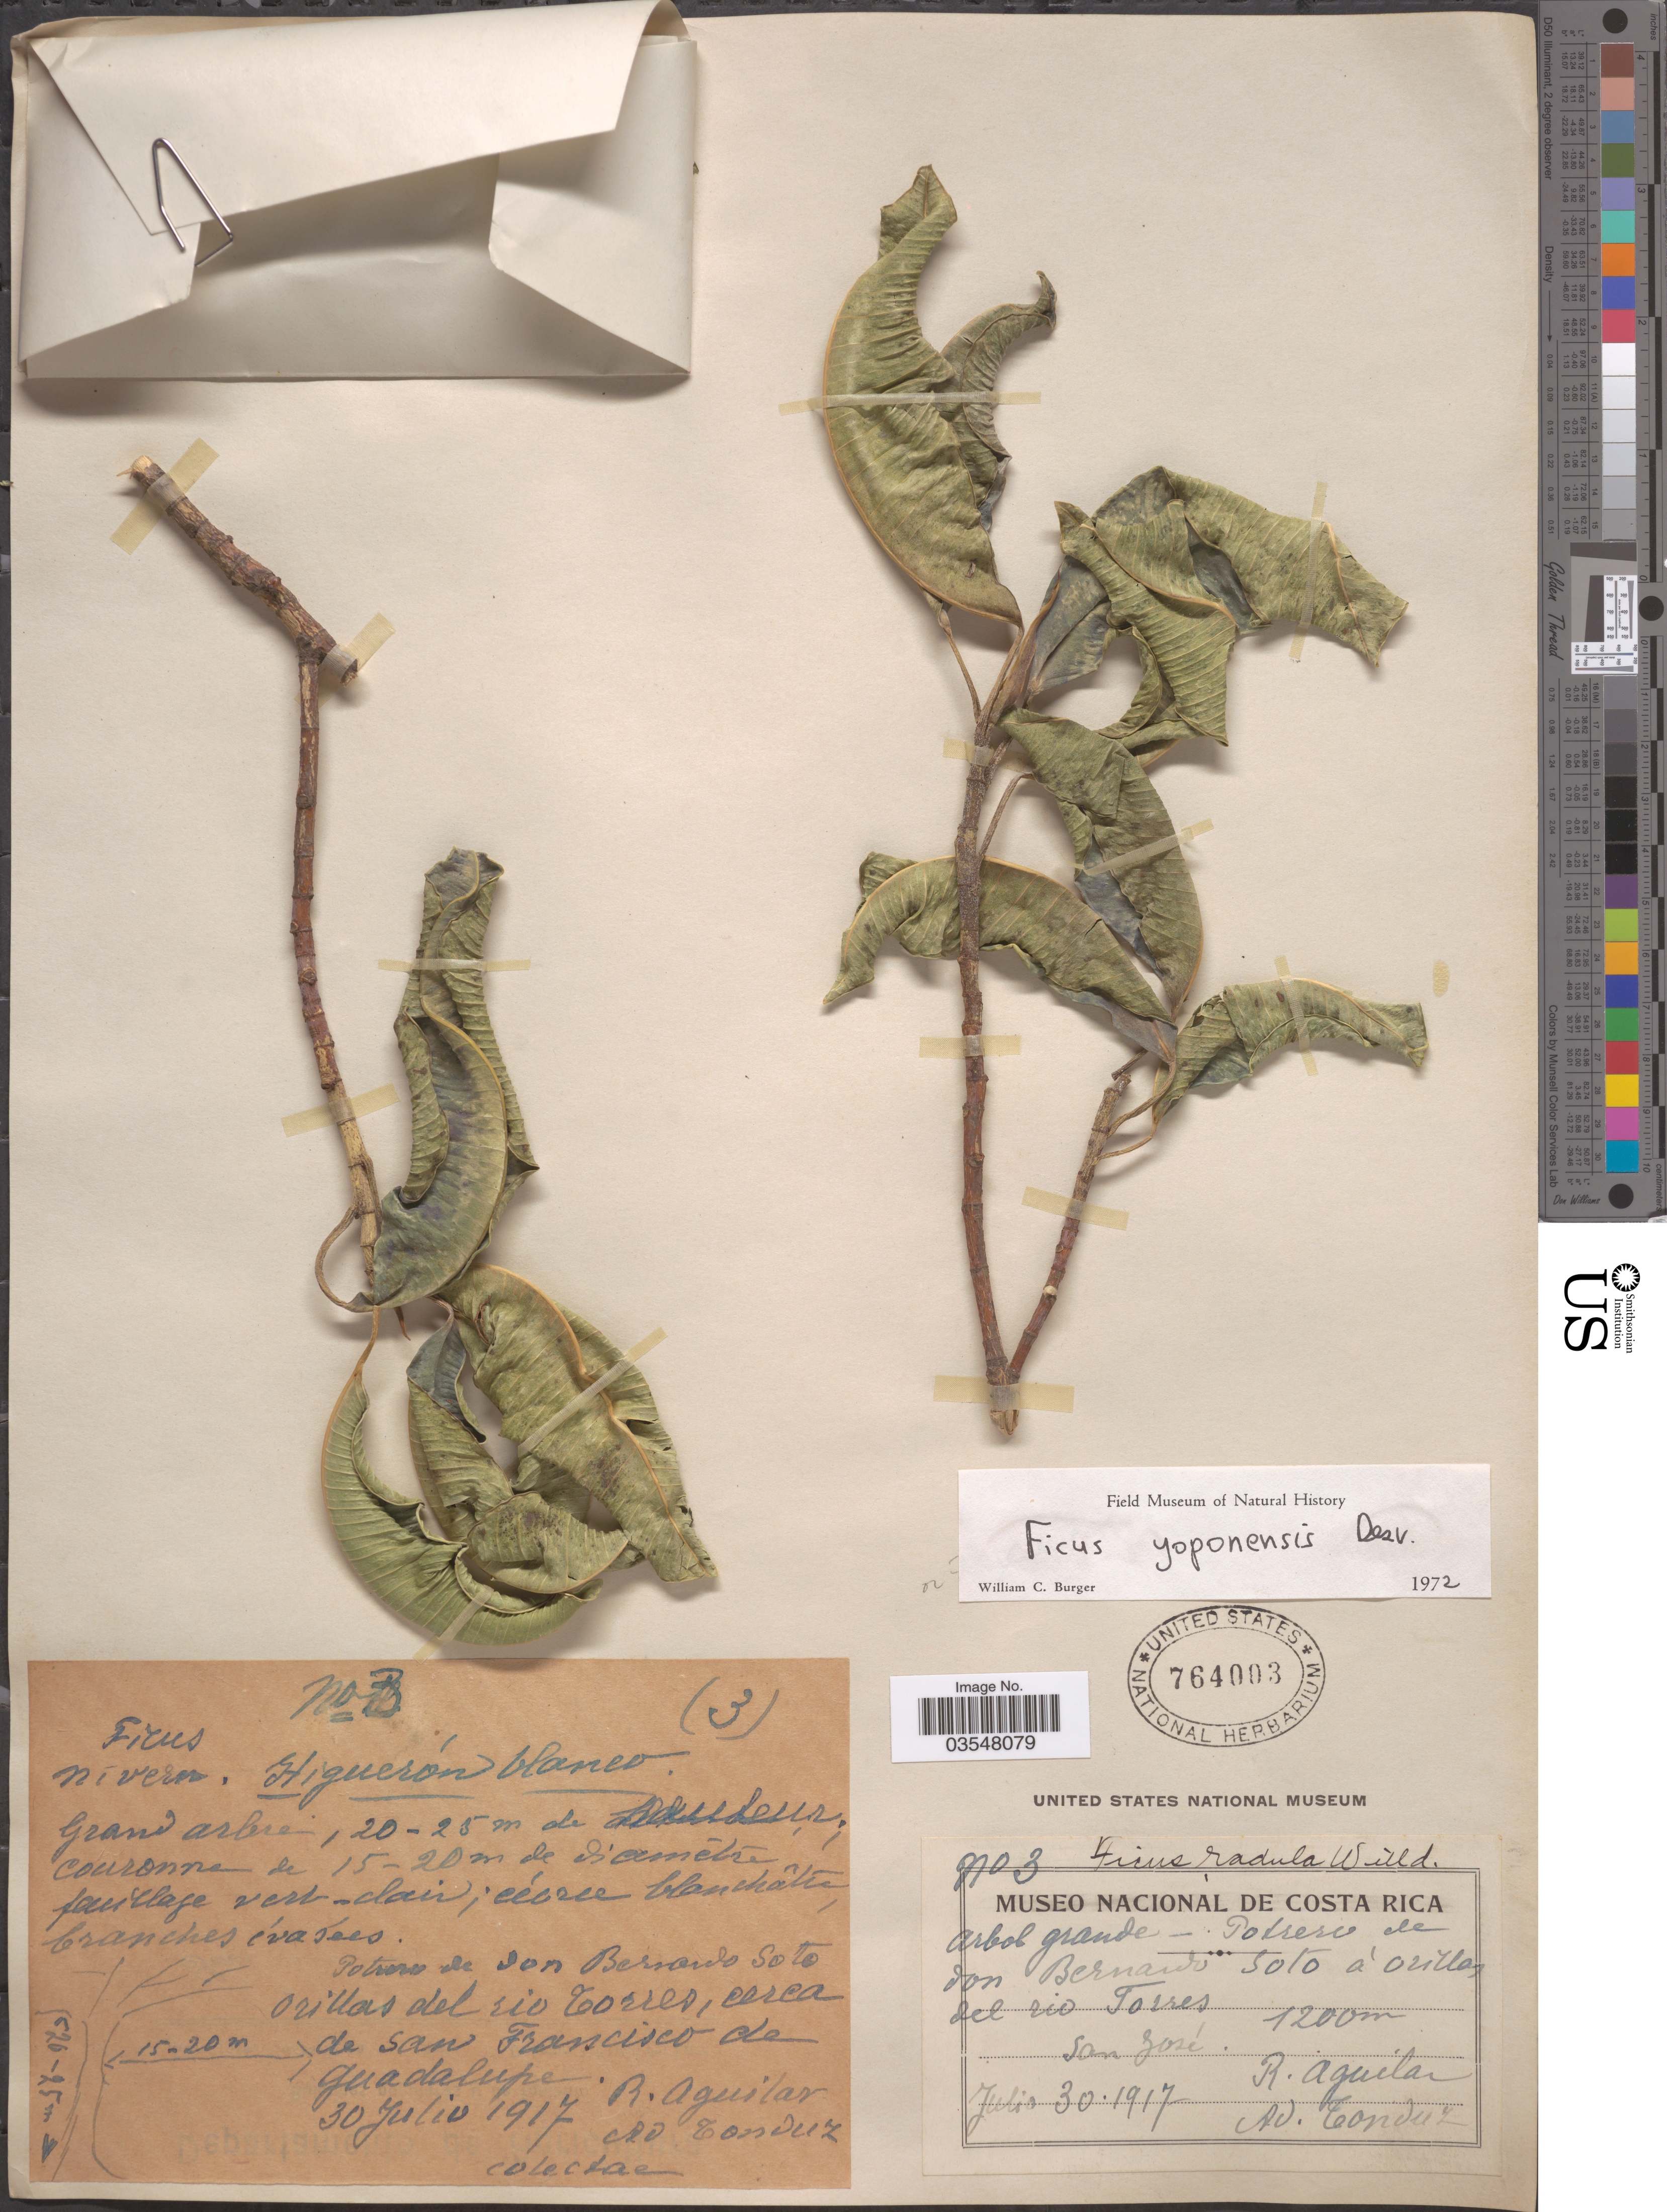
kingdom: Plantae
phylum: Tracheophyta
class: Magnoliopsida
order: Rosales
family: Moraceae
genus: Ficus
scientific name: Ficus yoponensis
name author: Desv.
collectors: R. Aguilar & A. Tonduz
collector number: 3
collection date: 1917-07-30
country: Mexico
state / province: Baja California Norte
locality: Potrero de don Bernardo Soto a'orillas del rio Torres, cerca de San Francisco de Guadalupe.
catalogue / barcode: US 764003